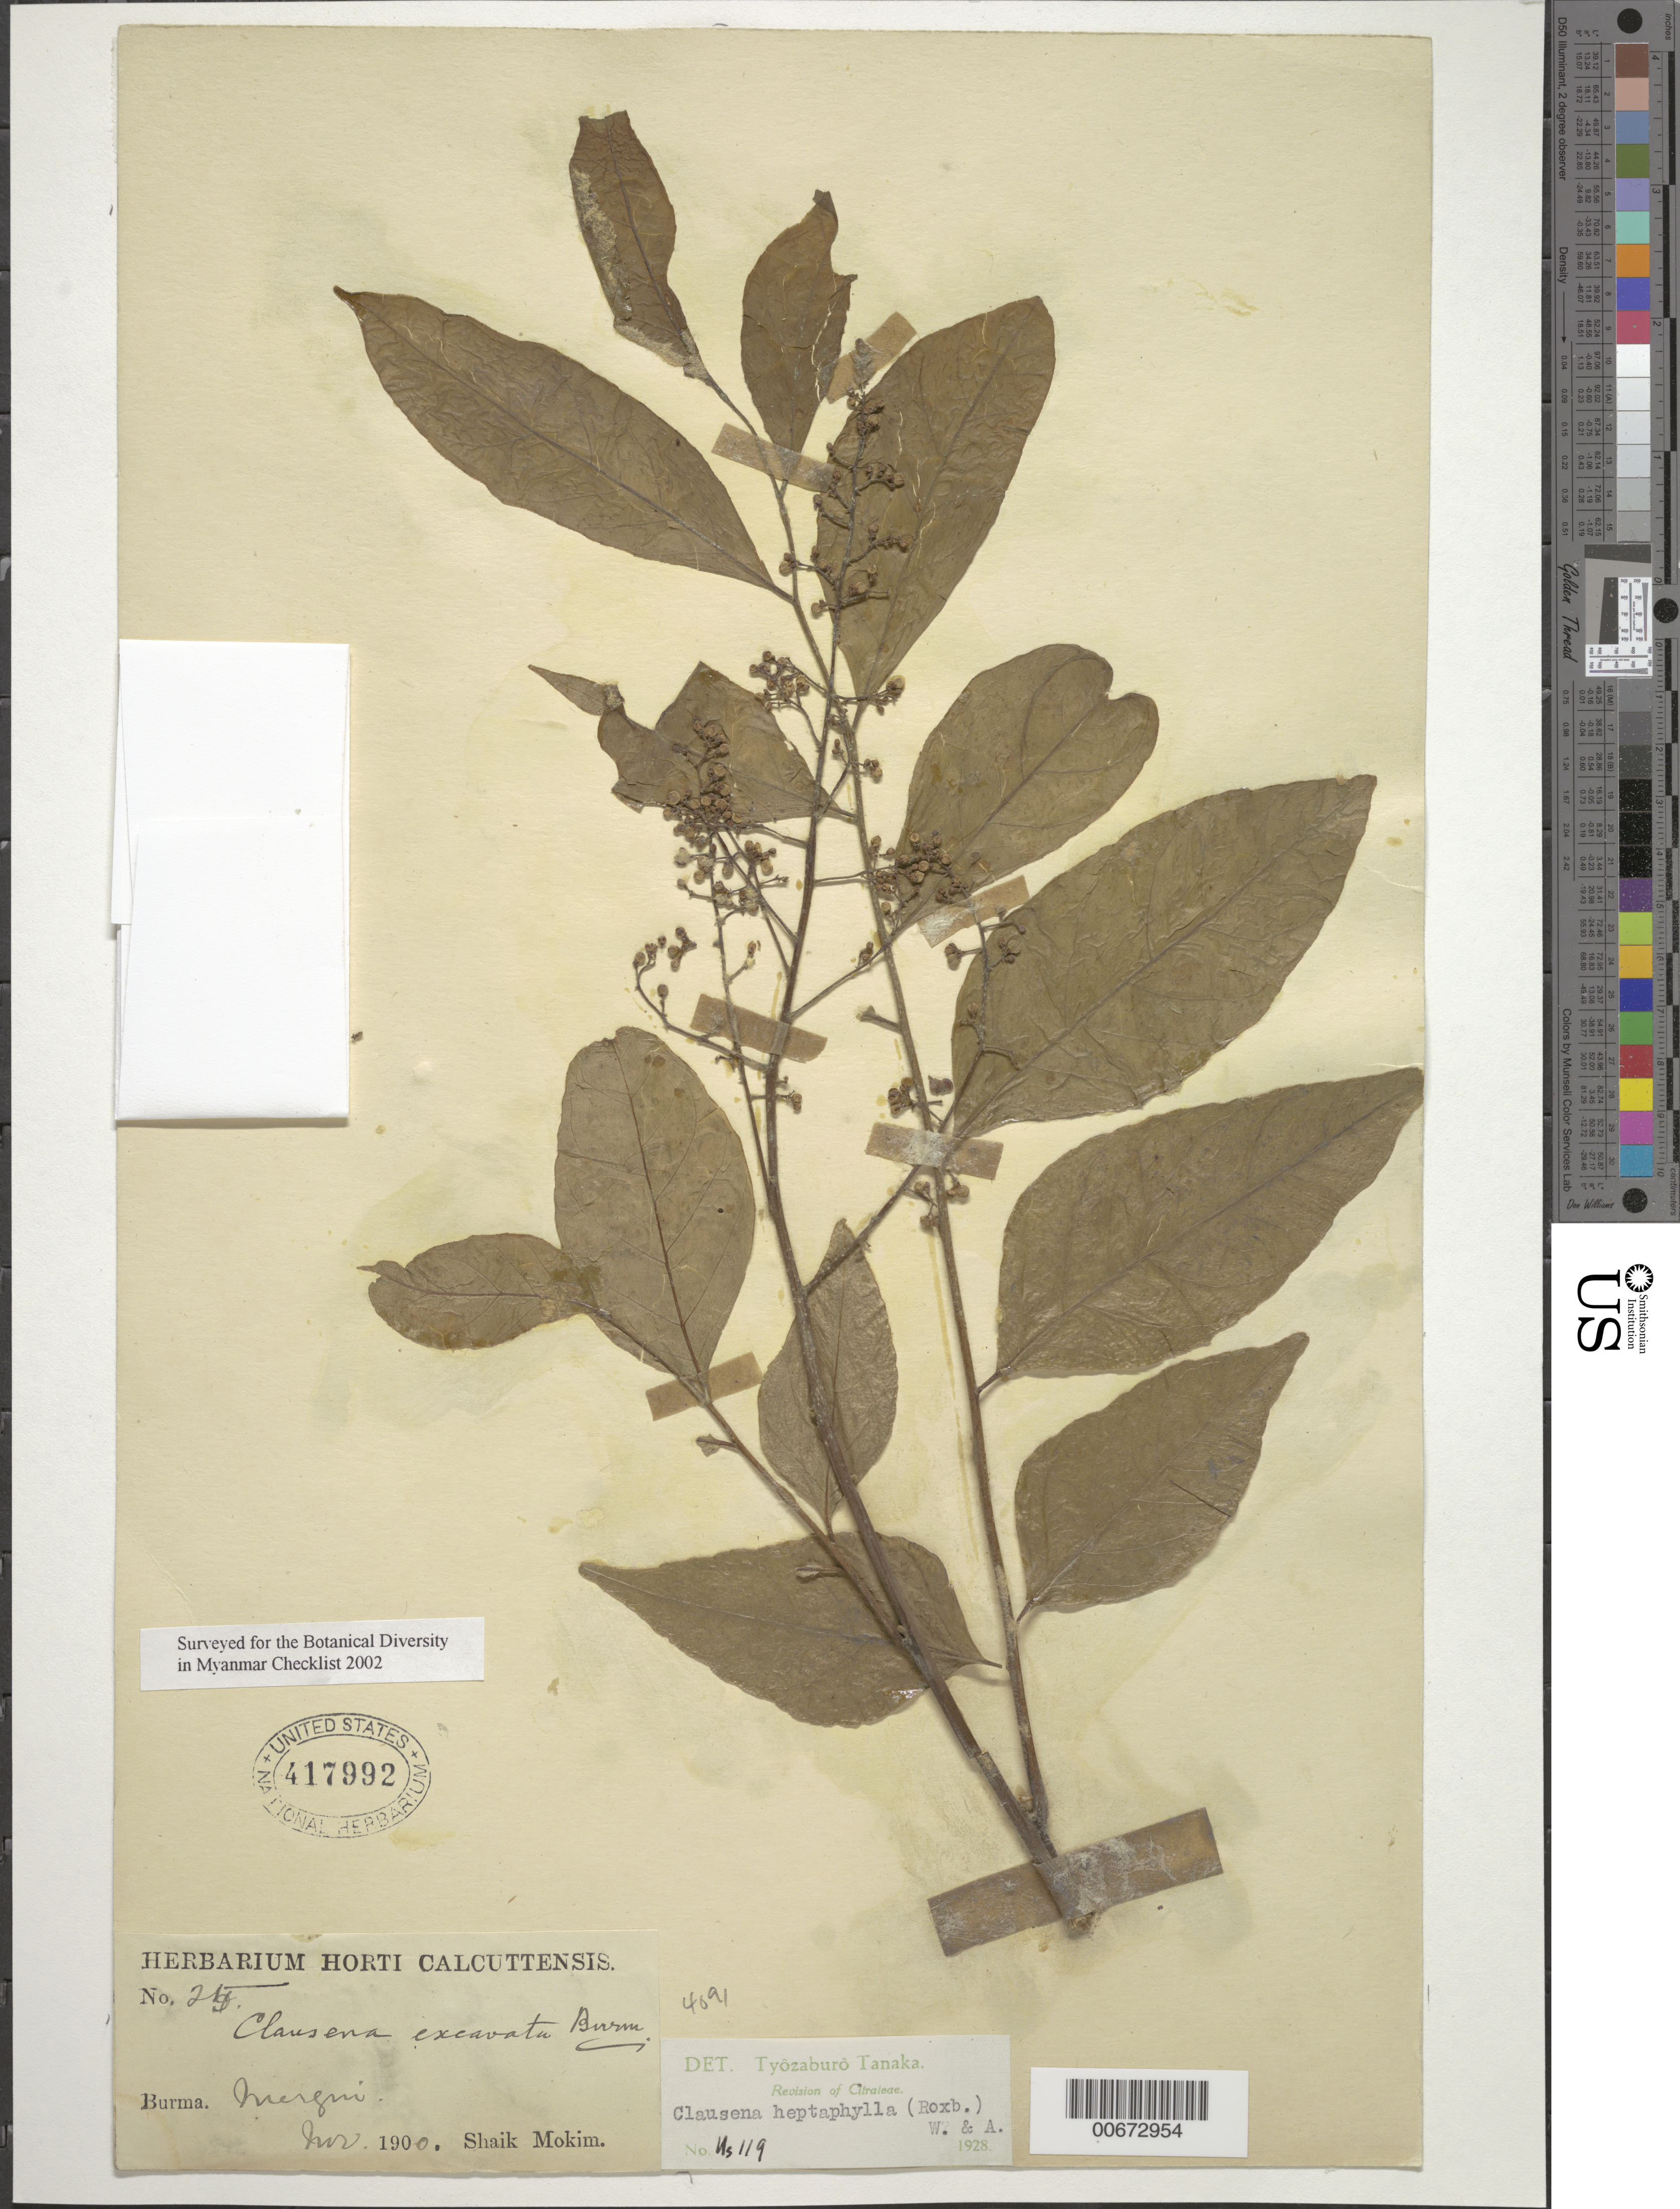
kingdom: Plantae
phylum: Tracheophyta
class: Magnoliopsida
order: Sapindales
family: Rutaceae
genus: Clausena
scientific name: Clausena heptaphylla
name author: (Roxb.) C. Wright & Arn.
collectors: S. Mokim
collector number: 25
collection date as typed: Mar 1900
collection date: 1900-03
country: Myanmar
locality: Mergui.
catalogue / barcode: US 417992